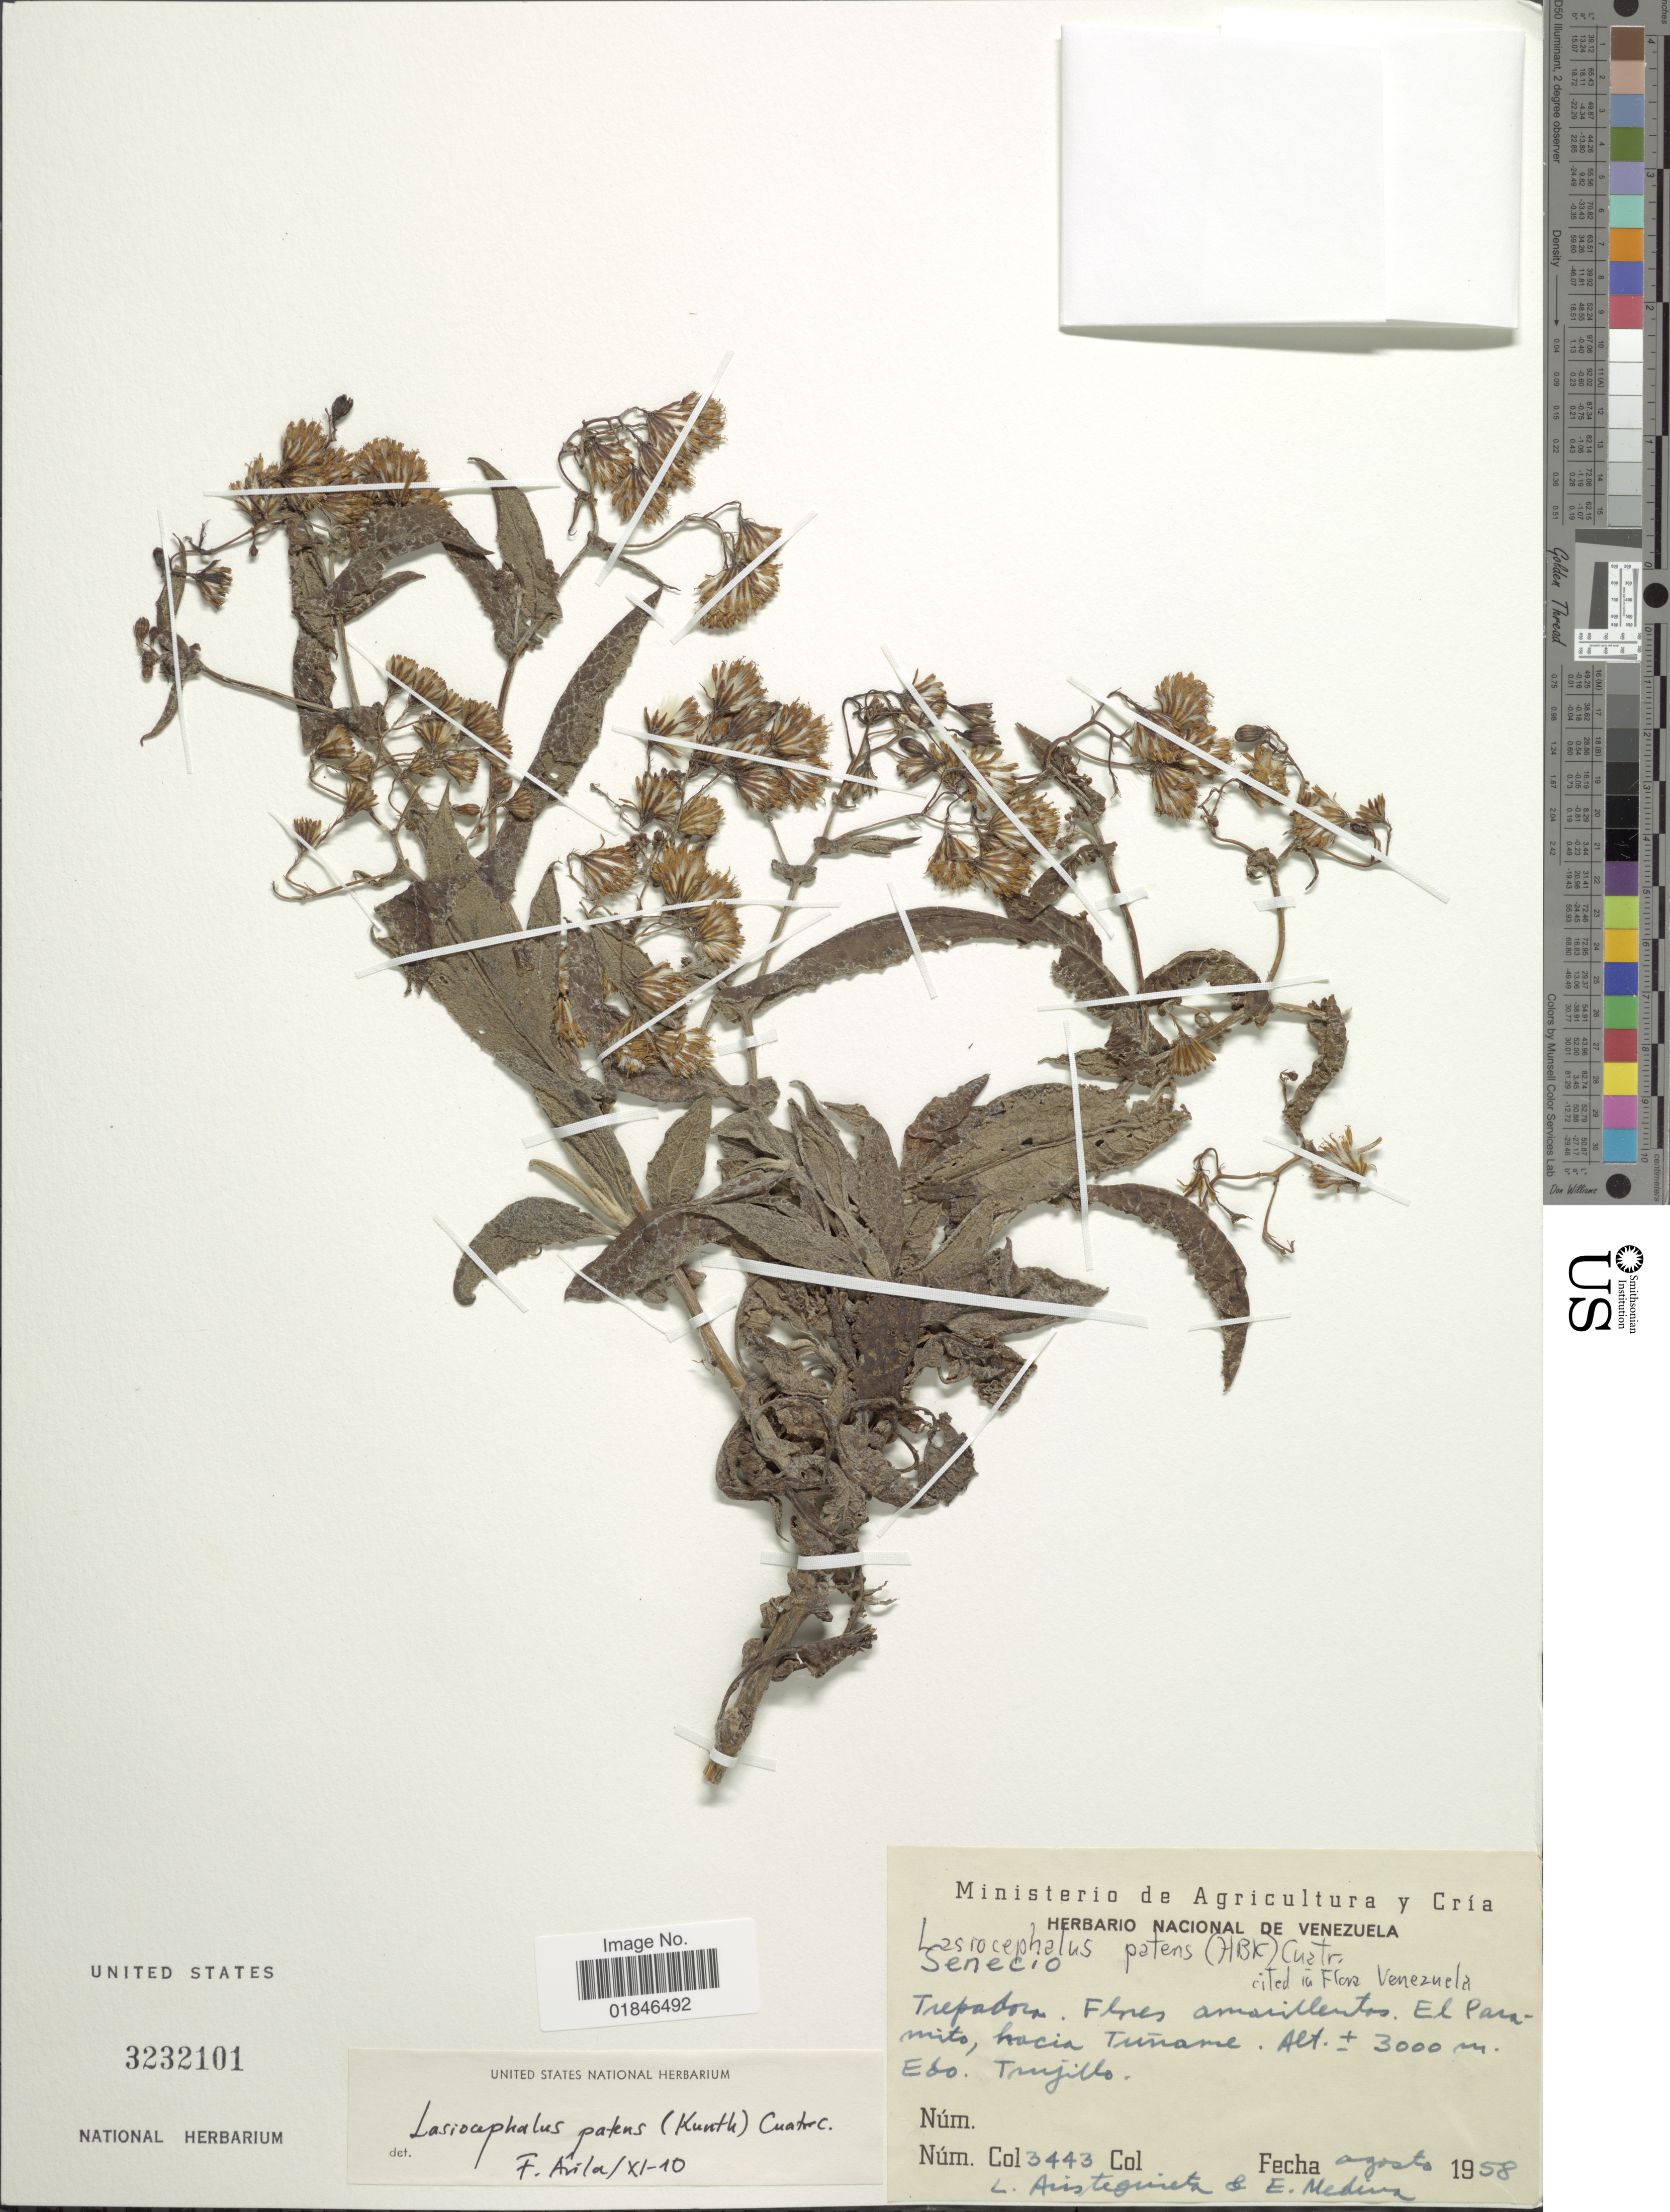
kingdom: Plantae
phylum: Tracheophyta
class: Magnoliopsida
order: Asterales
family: Asteraceae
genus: Senecio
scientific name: Senecio patens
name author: (Kunth) DC.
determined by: Salomon, Luciana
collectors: L. Aristeguieta & E. Medina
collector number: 3443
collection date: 1958-08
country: Venezuela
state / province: Trujillo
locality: Trepadora. El Paramito , hacia Tuname, Edo. Trujillo.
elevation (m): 3000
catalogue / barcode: US 3232101